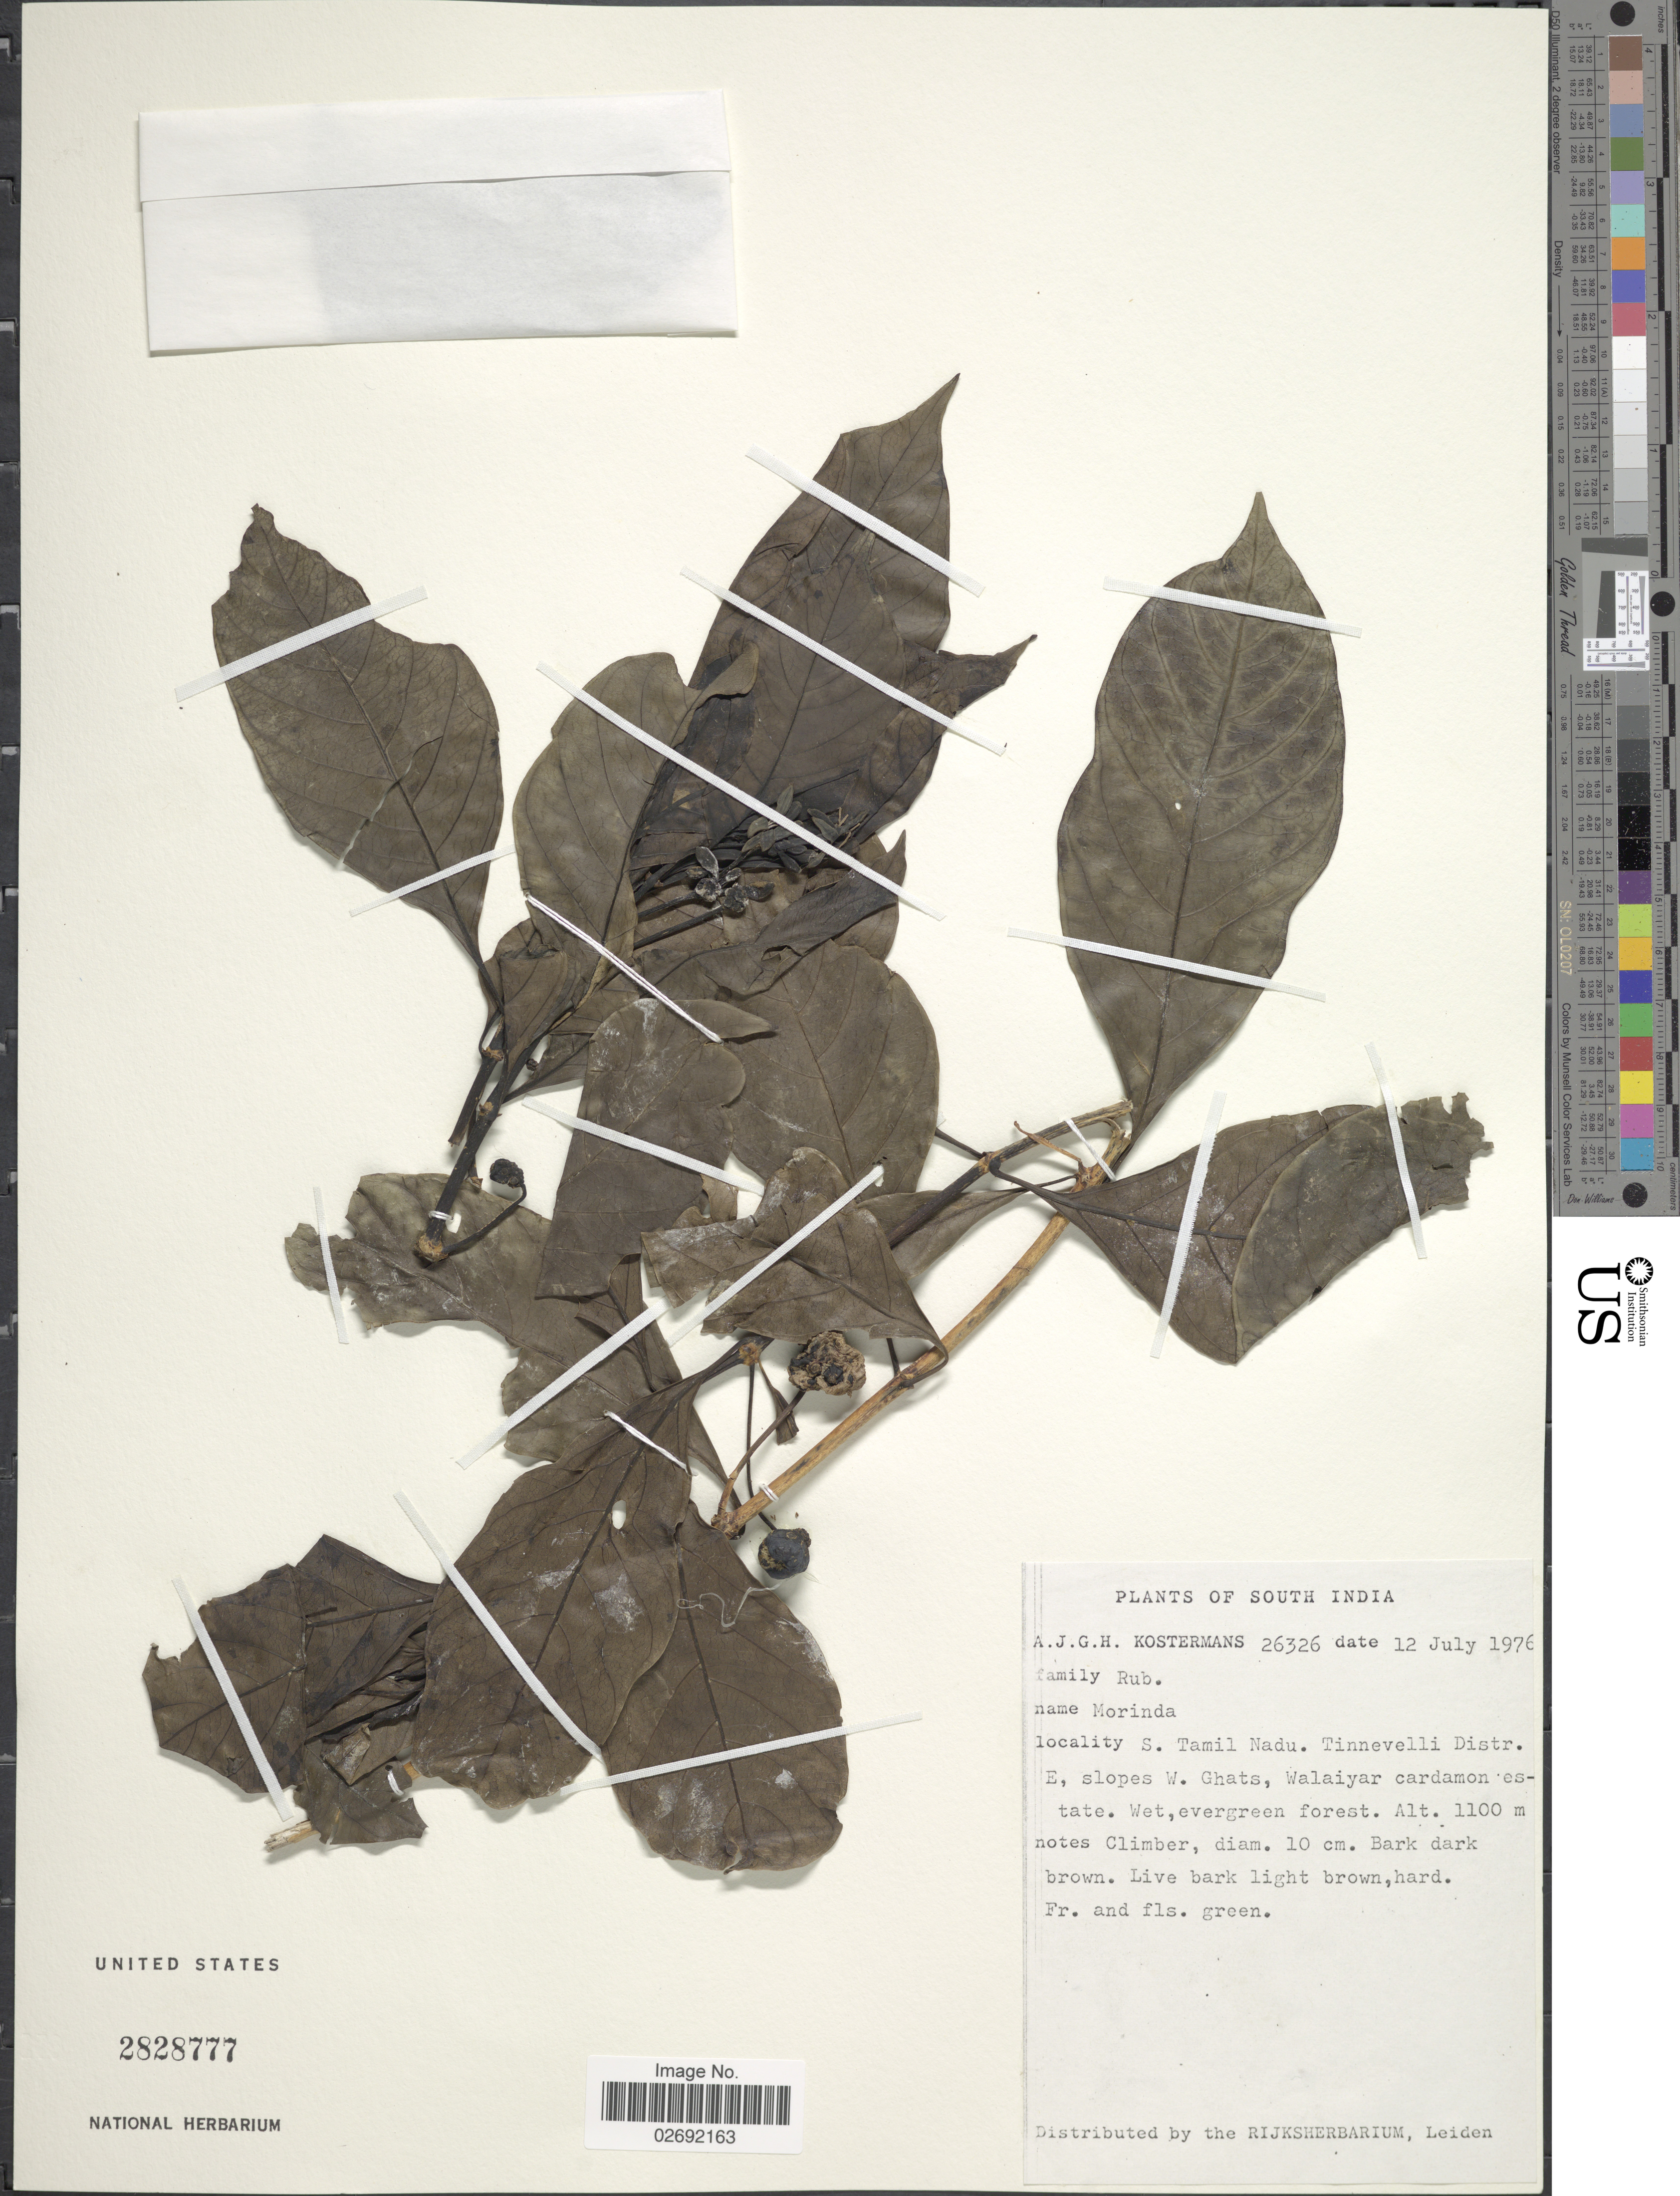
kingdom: Plantae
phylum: Tracheophyta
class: Magnoliopsida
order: Gentianales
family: Rubiaceae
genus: Morinda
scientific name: Morinda sp.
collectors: A. J. G. Kostermans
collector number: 26326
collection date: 1976-07-12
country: India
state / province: Tamil Nadu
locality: South India, S. Tamil Nadu. Tinnevelli Distr. E, slopes W Ghats, Walaiyar cardamon estate. Wet, evergreen forest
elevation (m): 1100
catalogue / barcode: US 2828777